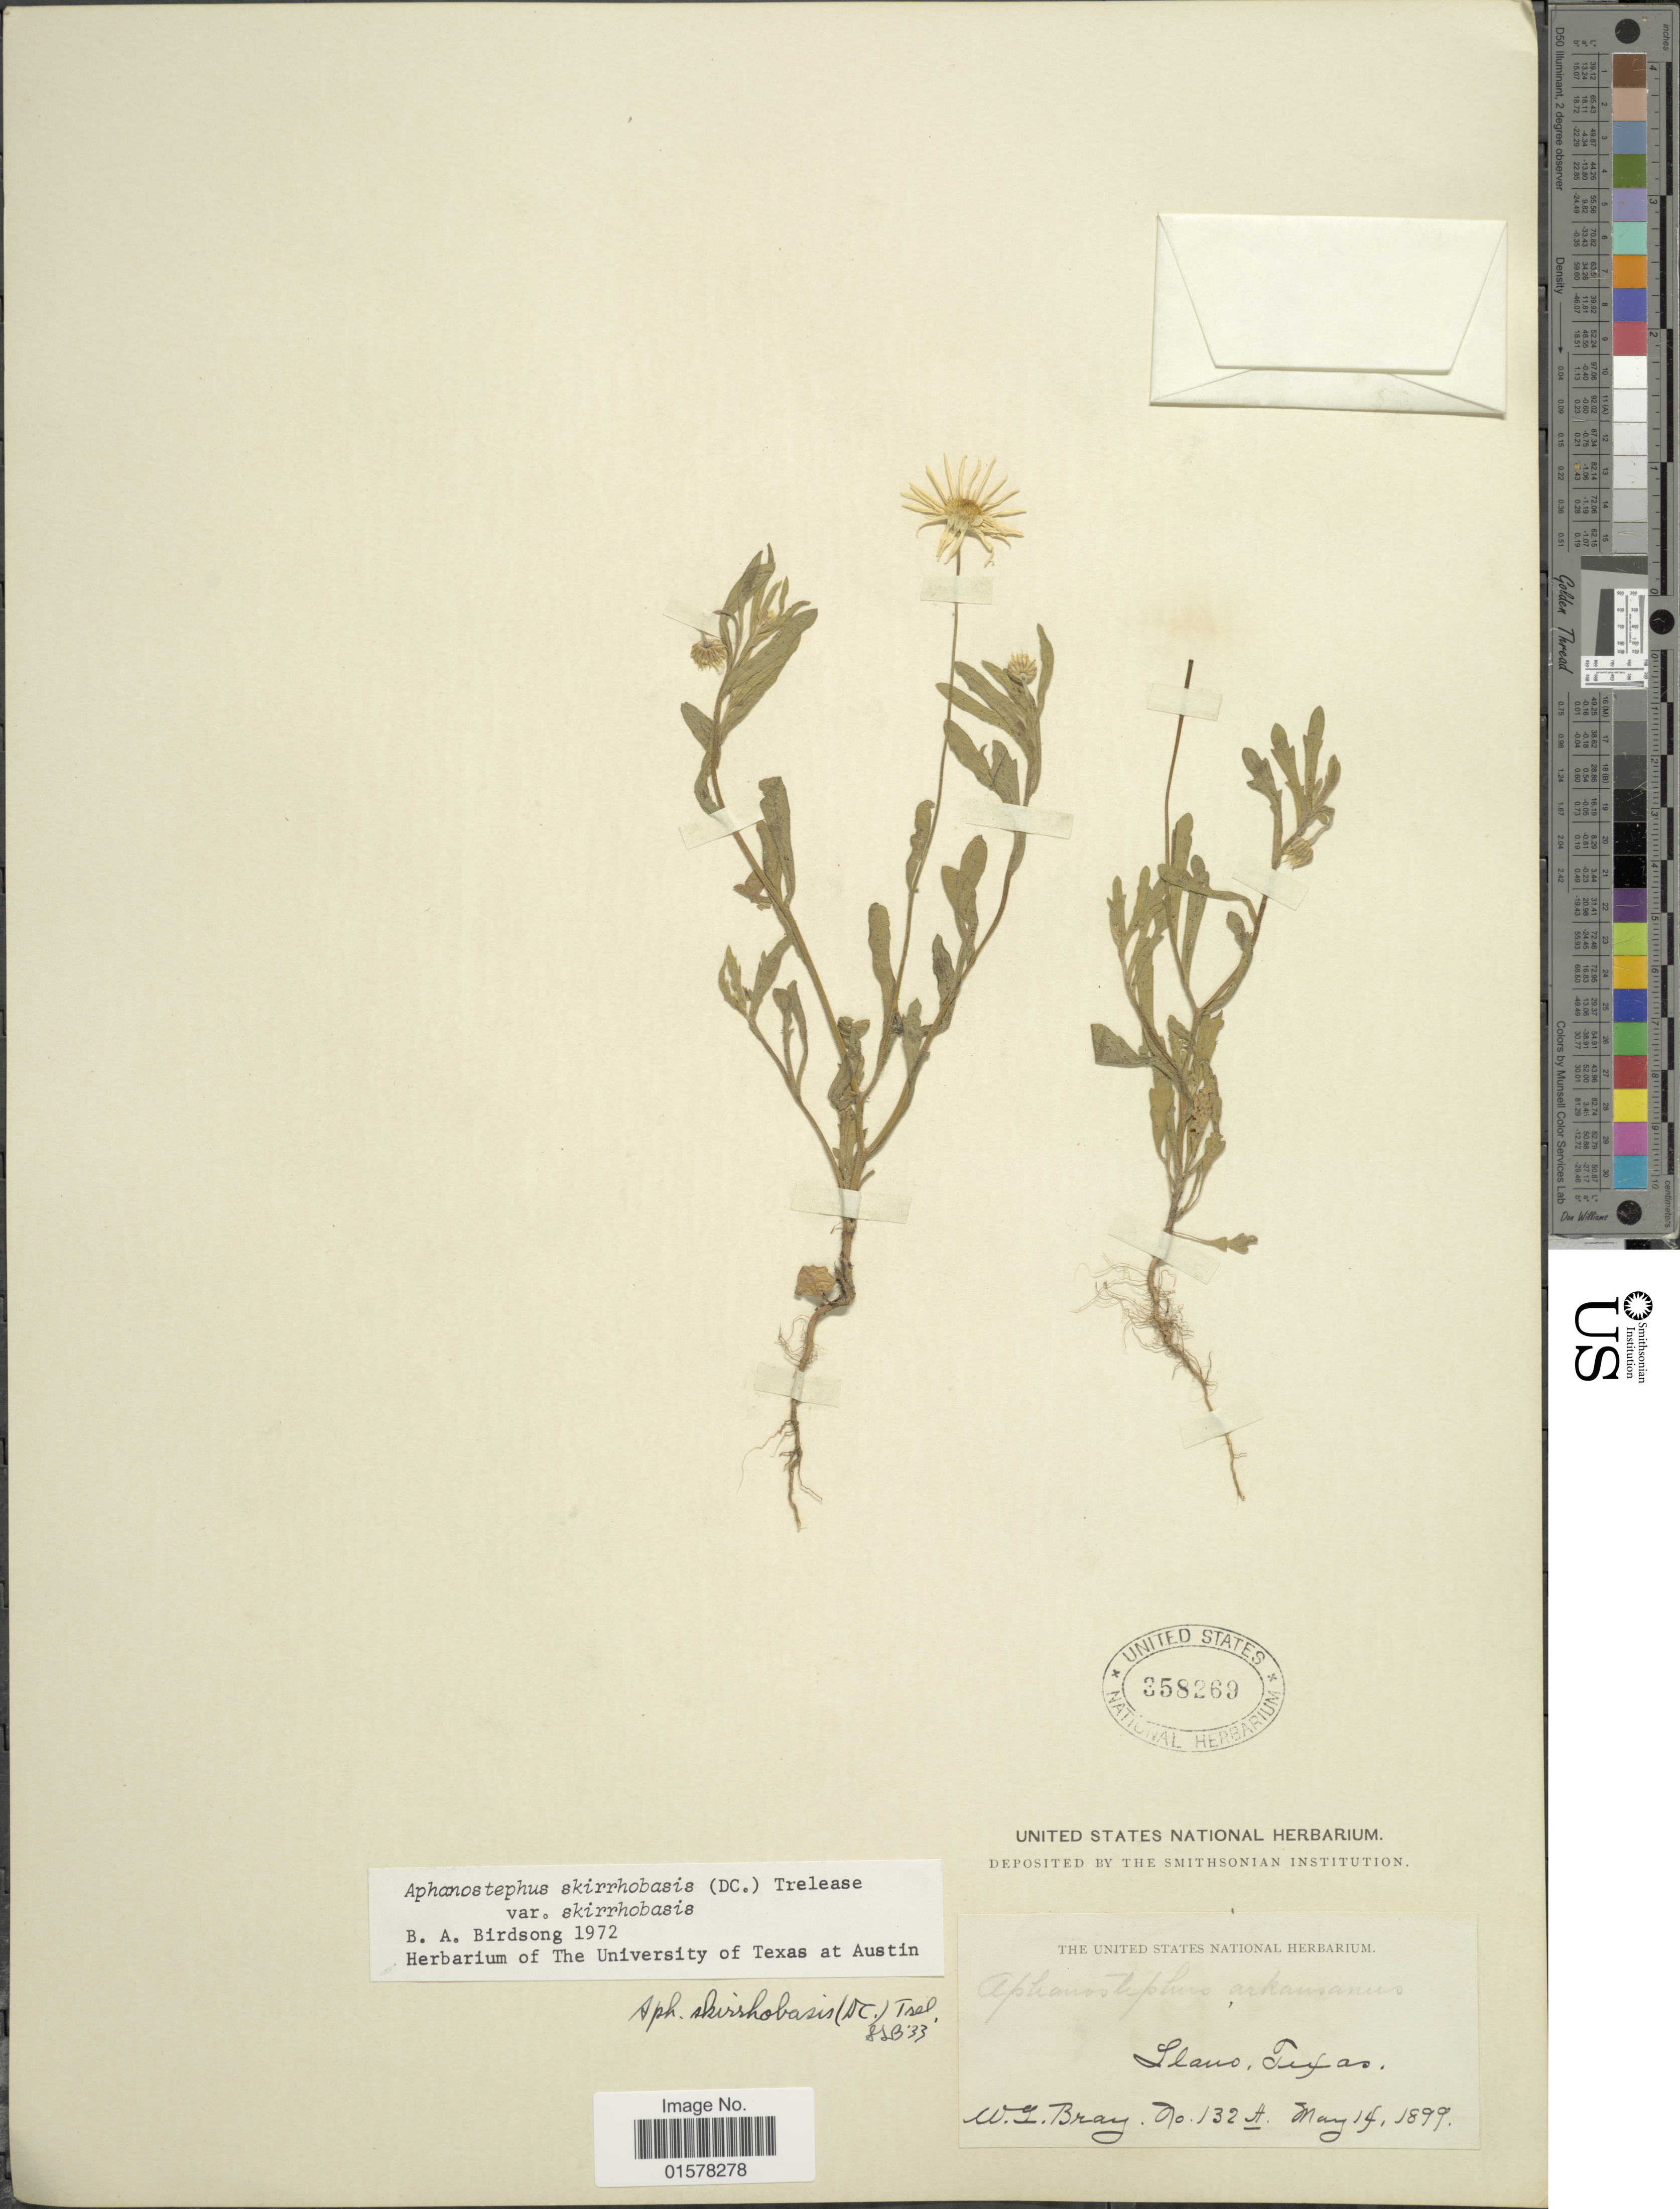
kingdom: Plantae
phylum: Tracheophyta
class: Magnoliopsida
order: Asterales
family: Asteraceae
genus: Aphanostephus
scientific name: Aphanostephus skirrhobasis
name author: (DC.) Trel. ex Coville & Branner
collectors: W. L. Bray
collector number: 132A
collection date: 1899-05-14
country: United States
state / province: Texas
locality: Ilano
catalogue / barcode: US 358269